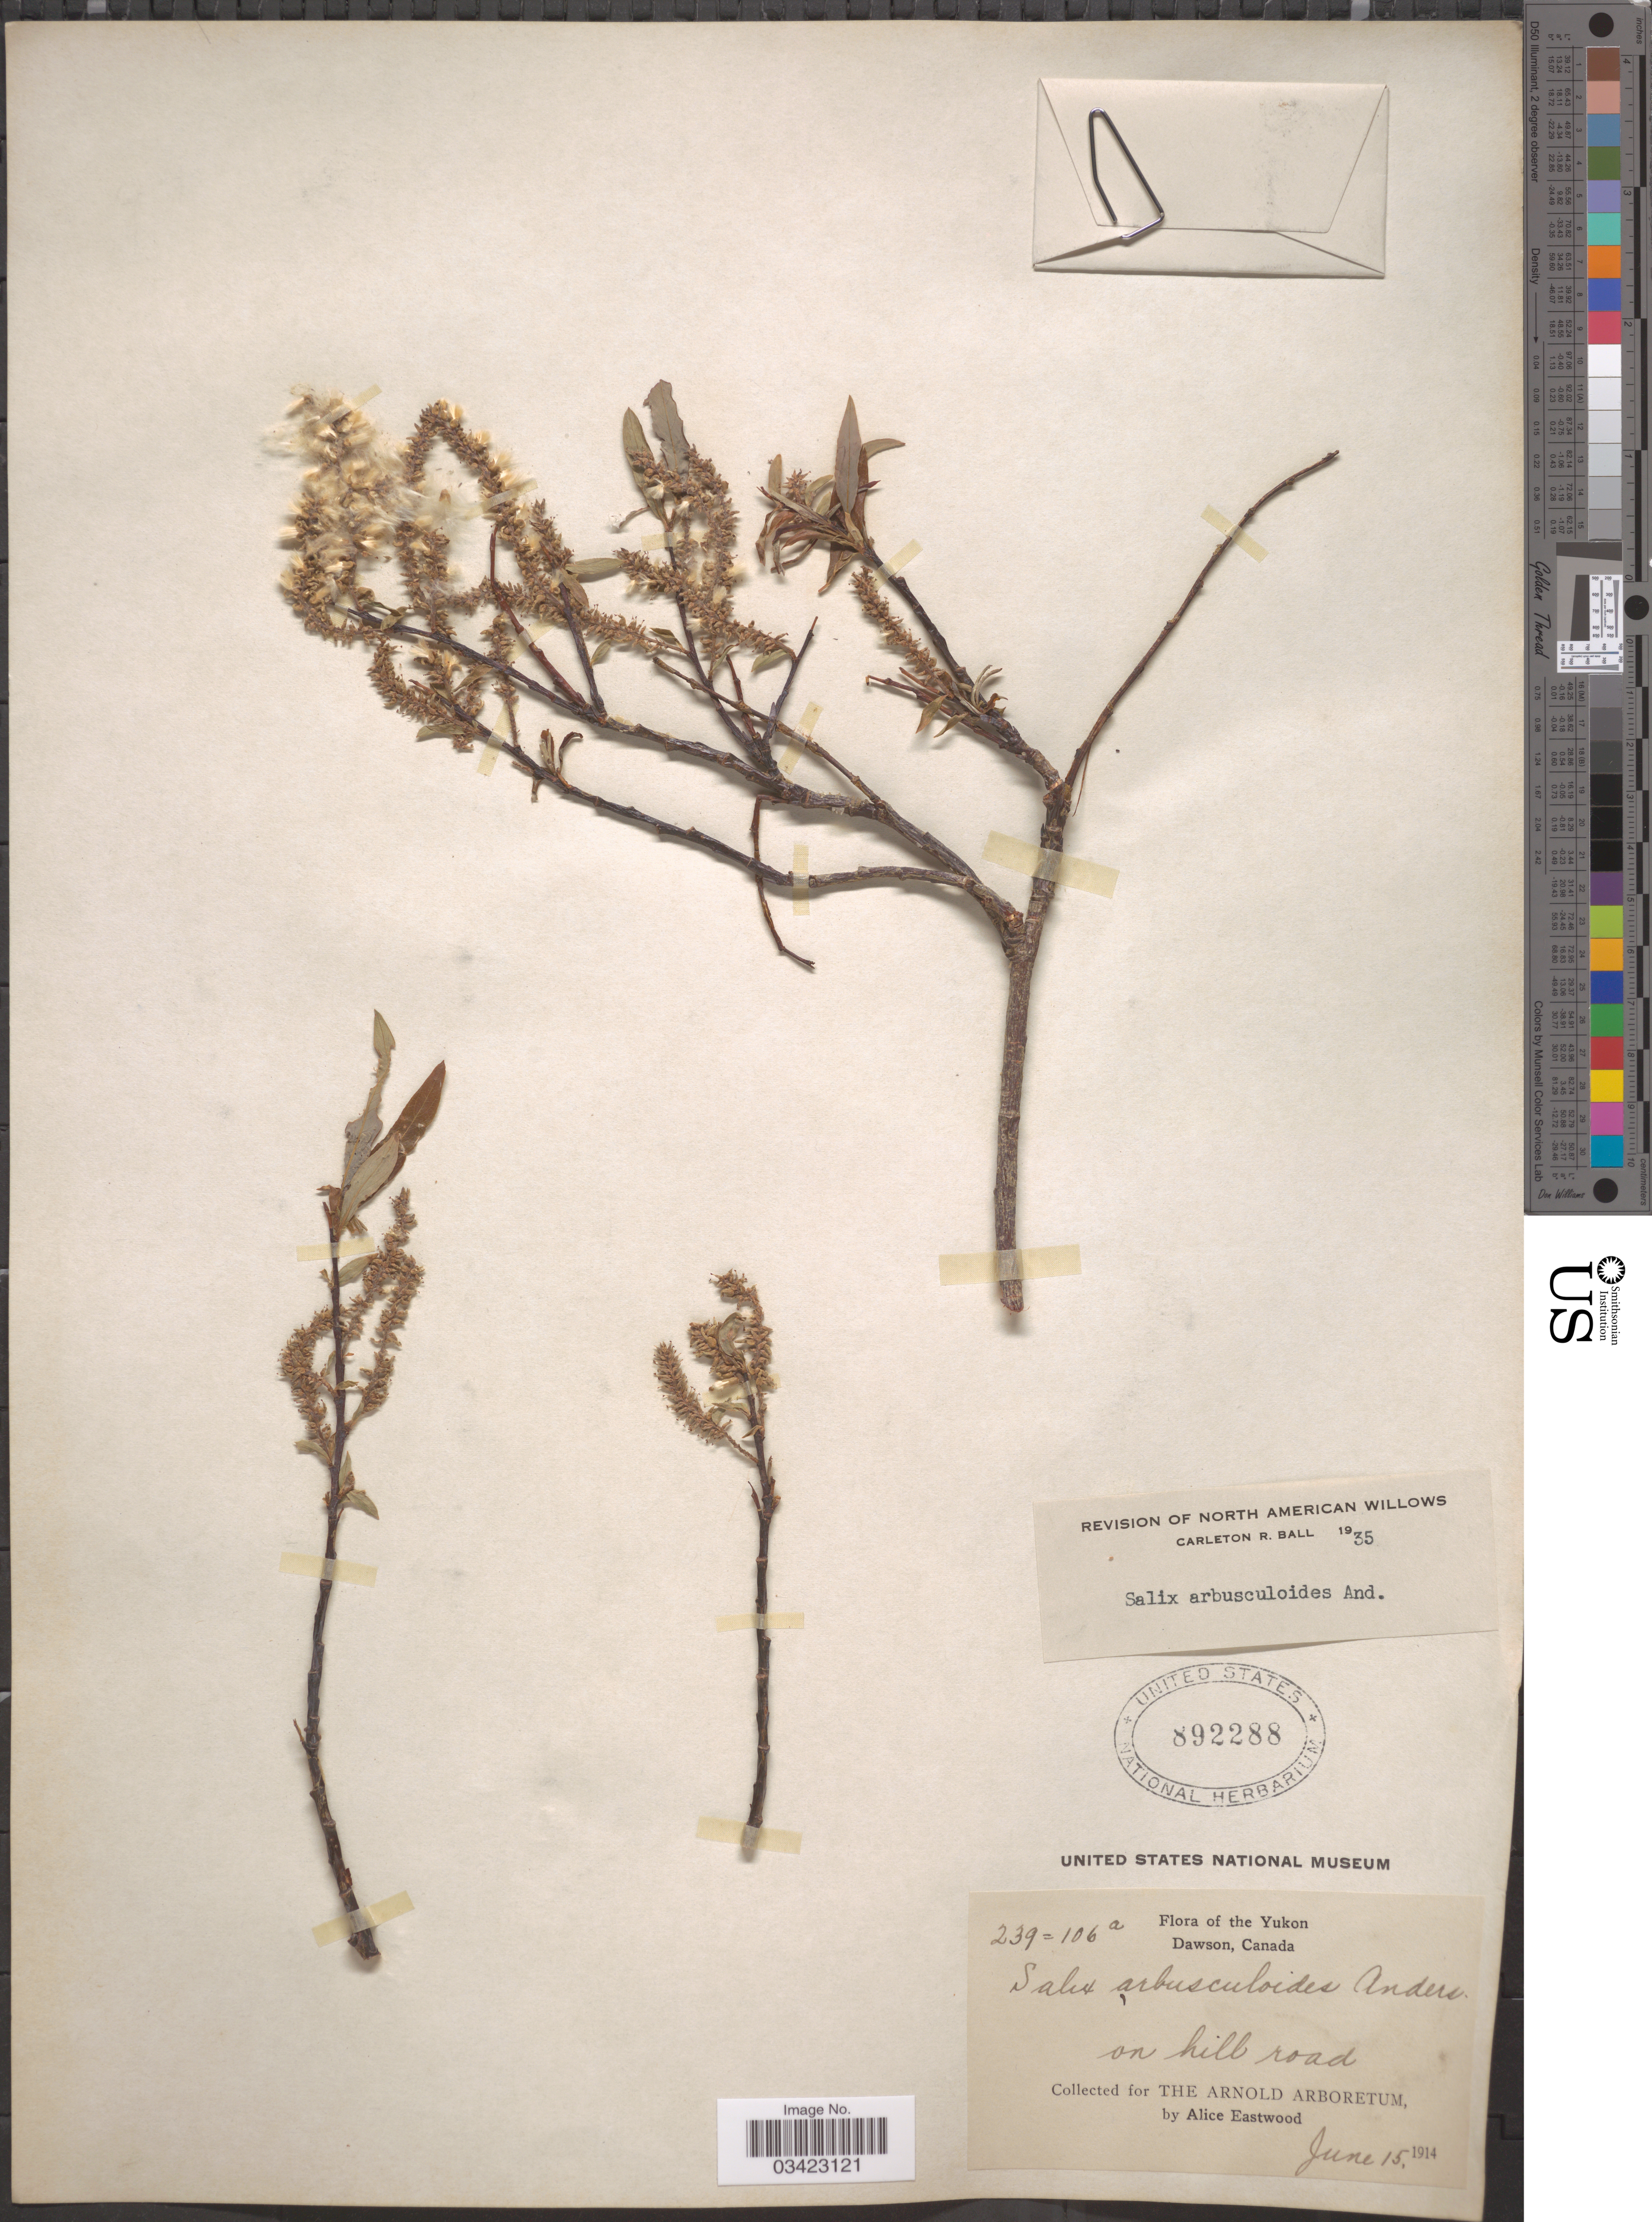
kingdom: Plantae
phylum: Tracheophyta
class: Magnoliopsida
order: Malpighiales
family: Salicaceae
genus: Salix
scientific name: Salix arbusculoides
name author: Andersson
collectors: A. Eastwood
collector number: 239=106a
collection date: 1914-06-15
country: Canada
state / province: Yukon Territory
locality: Yukon. Dawson. On hill road.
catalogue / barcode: US 892288